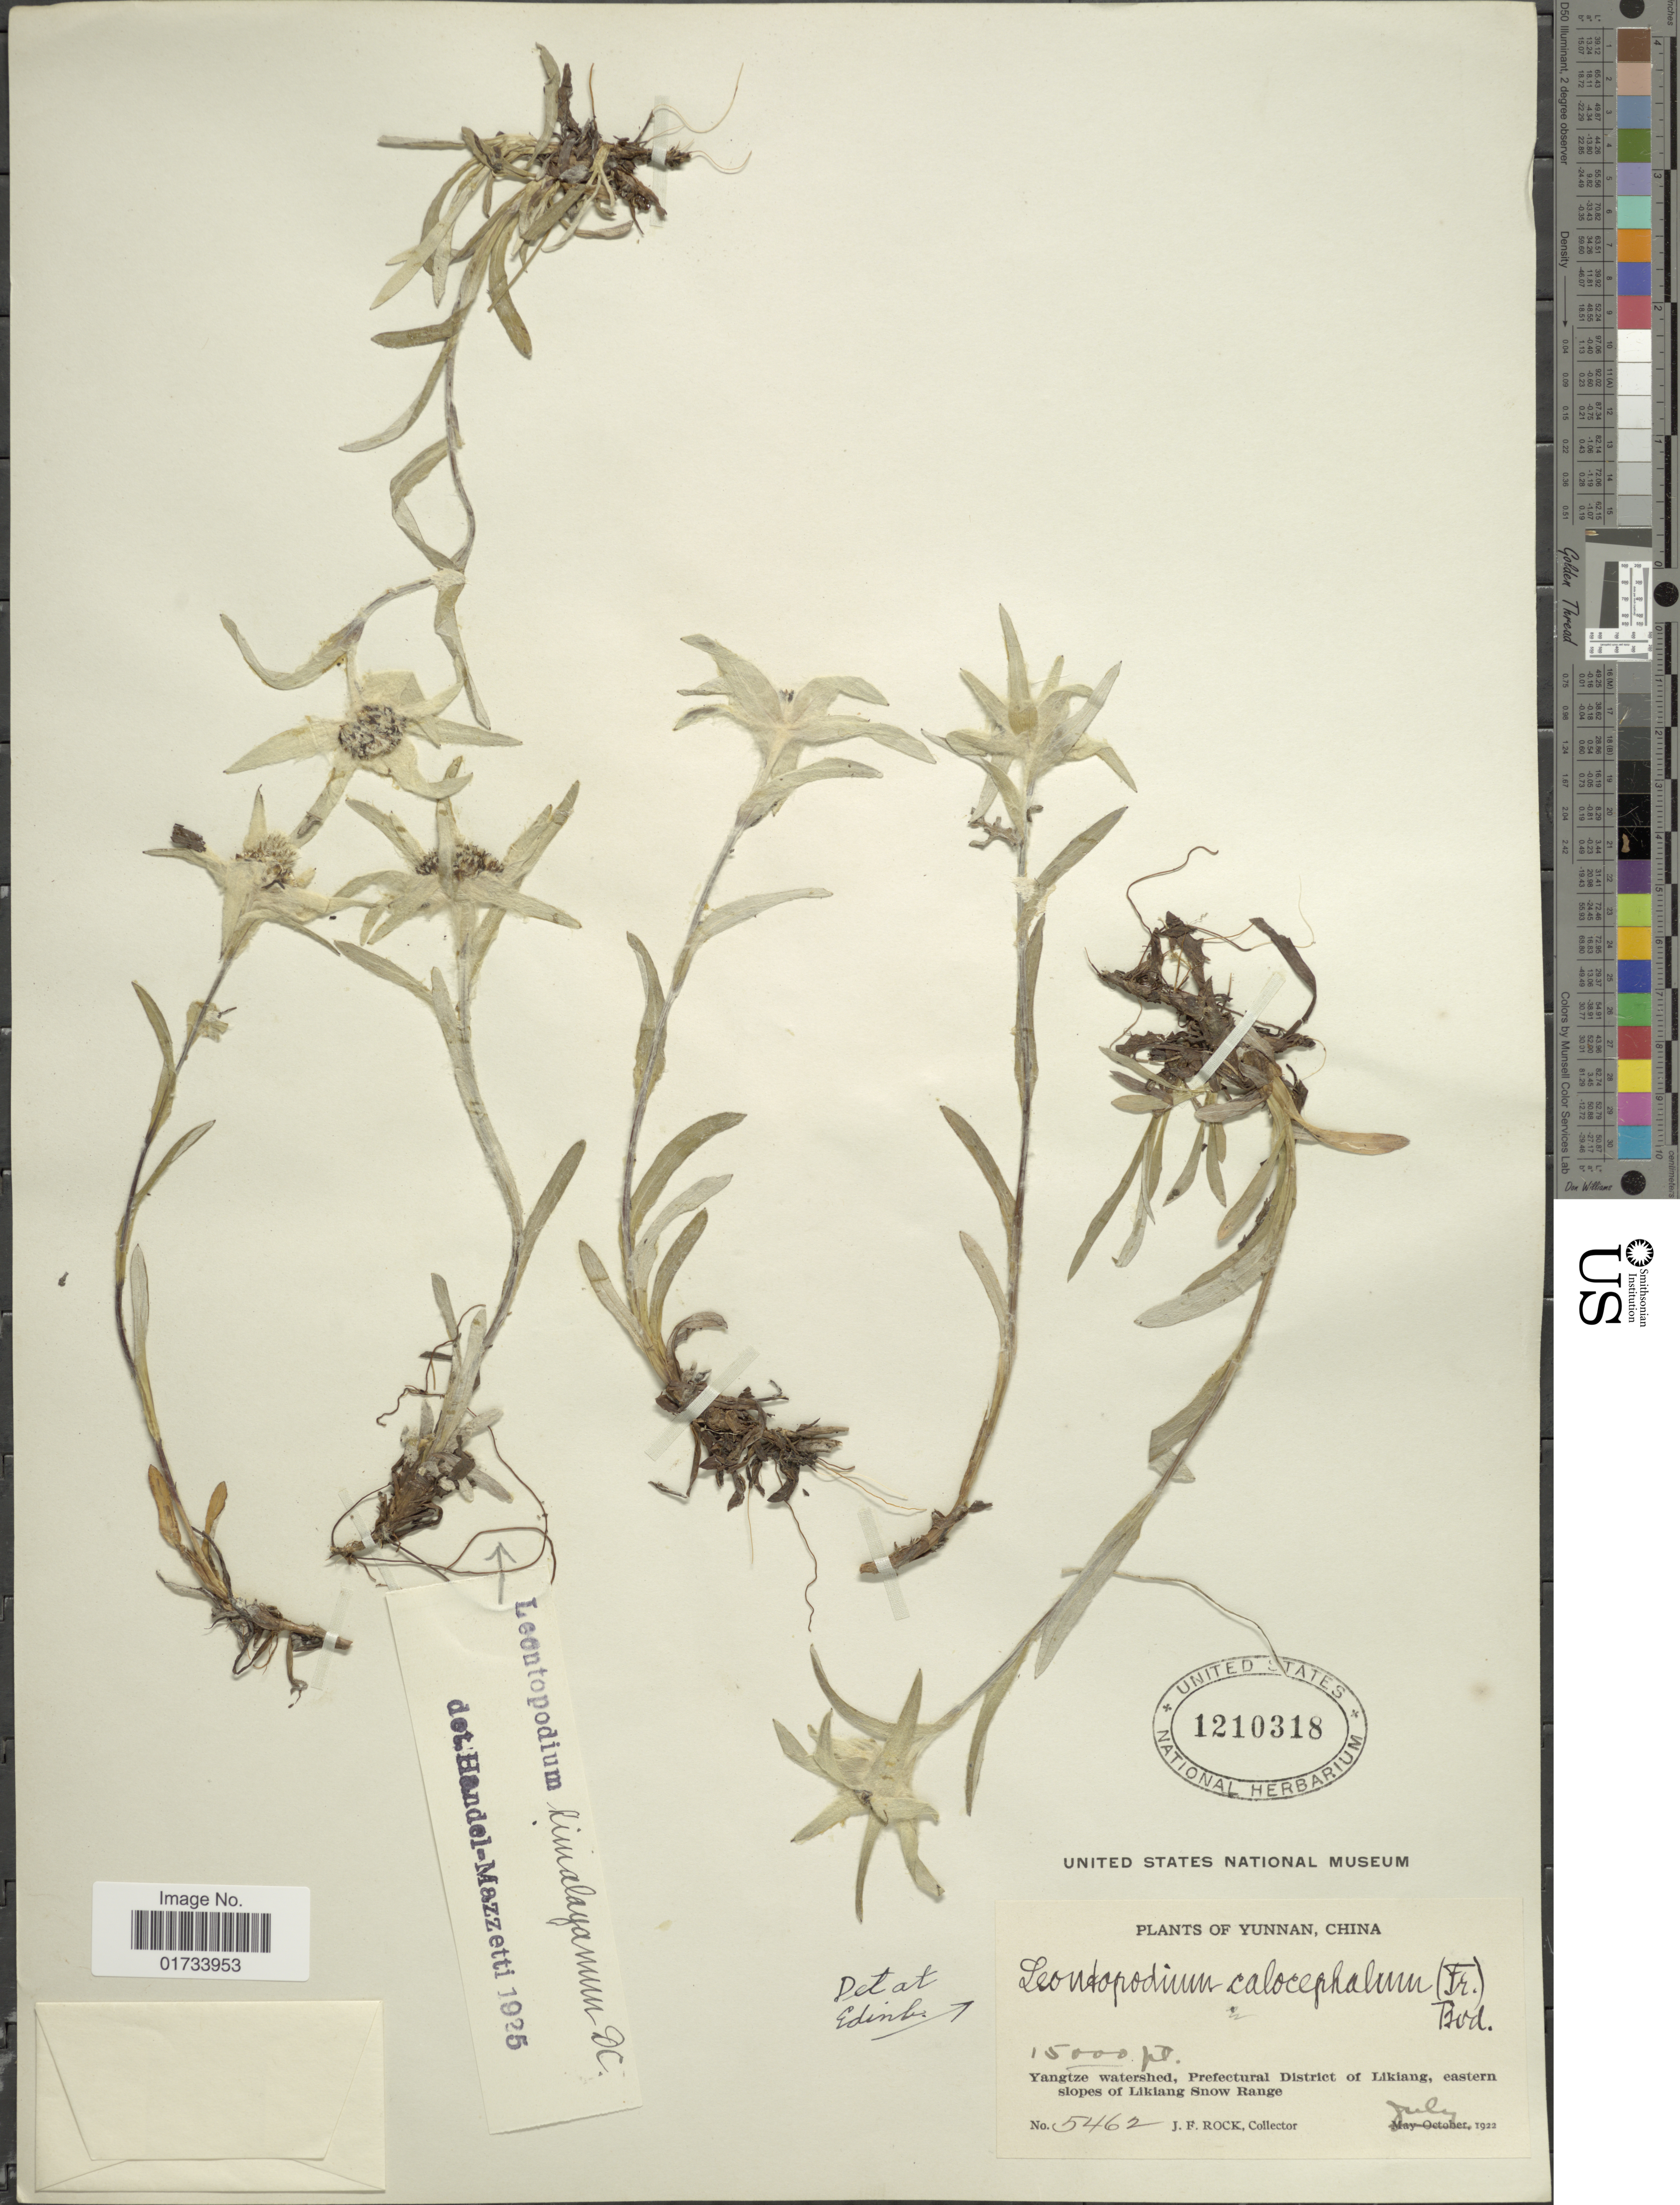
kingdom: Plantae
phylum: Tracheophyta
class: Magnoliopsida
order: Asterales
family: Asteraceae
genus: Leontopodium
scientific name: Leontopodium himalayanum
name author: DC.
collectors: J. Rock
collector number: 5462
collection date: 1922-07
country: China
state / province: Yunnan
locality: Yangtze watershed, Prefectural District of Likiang, eastern slopes of Likiang, Snow Range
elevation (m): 4572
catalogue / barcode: US 1210318